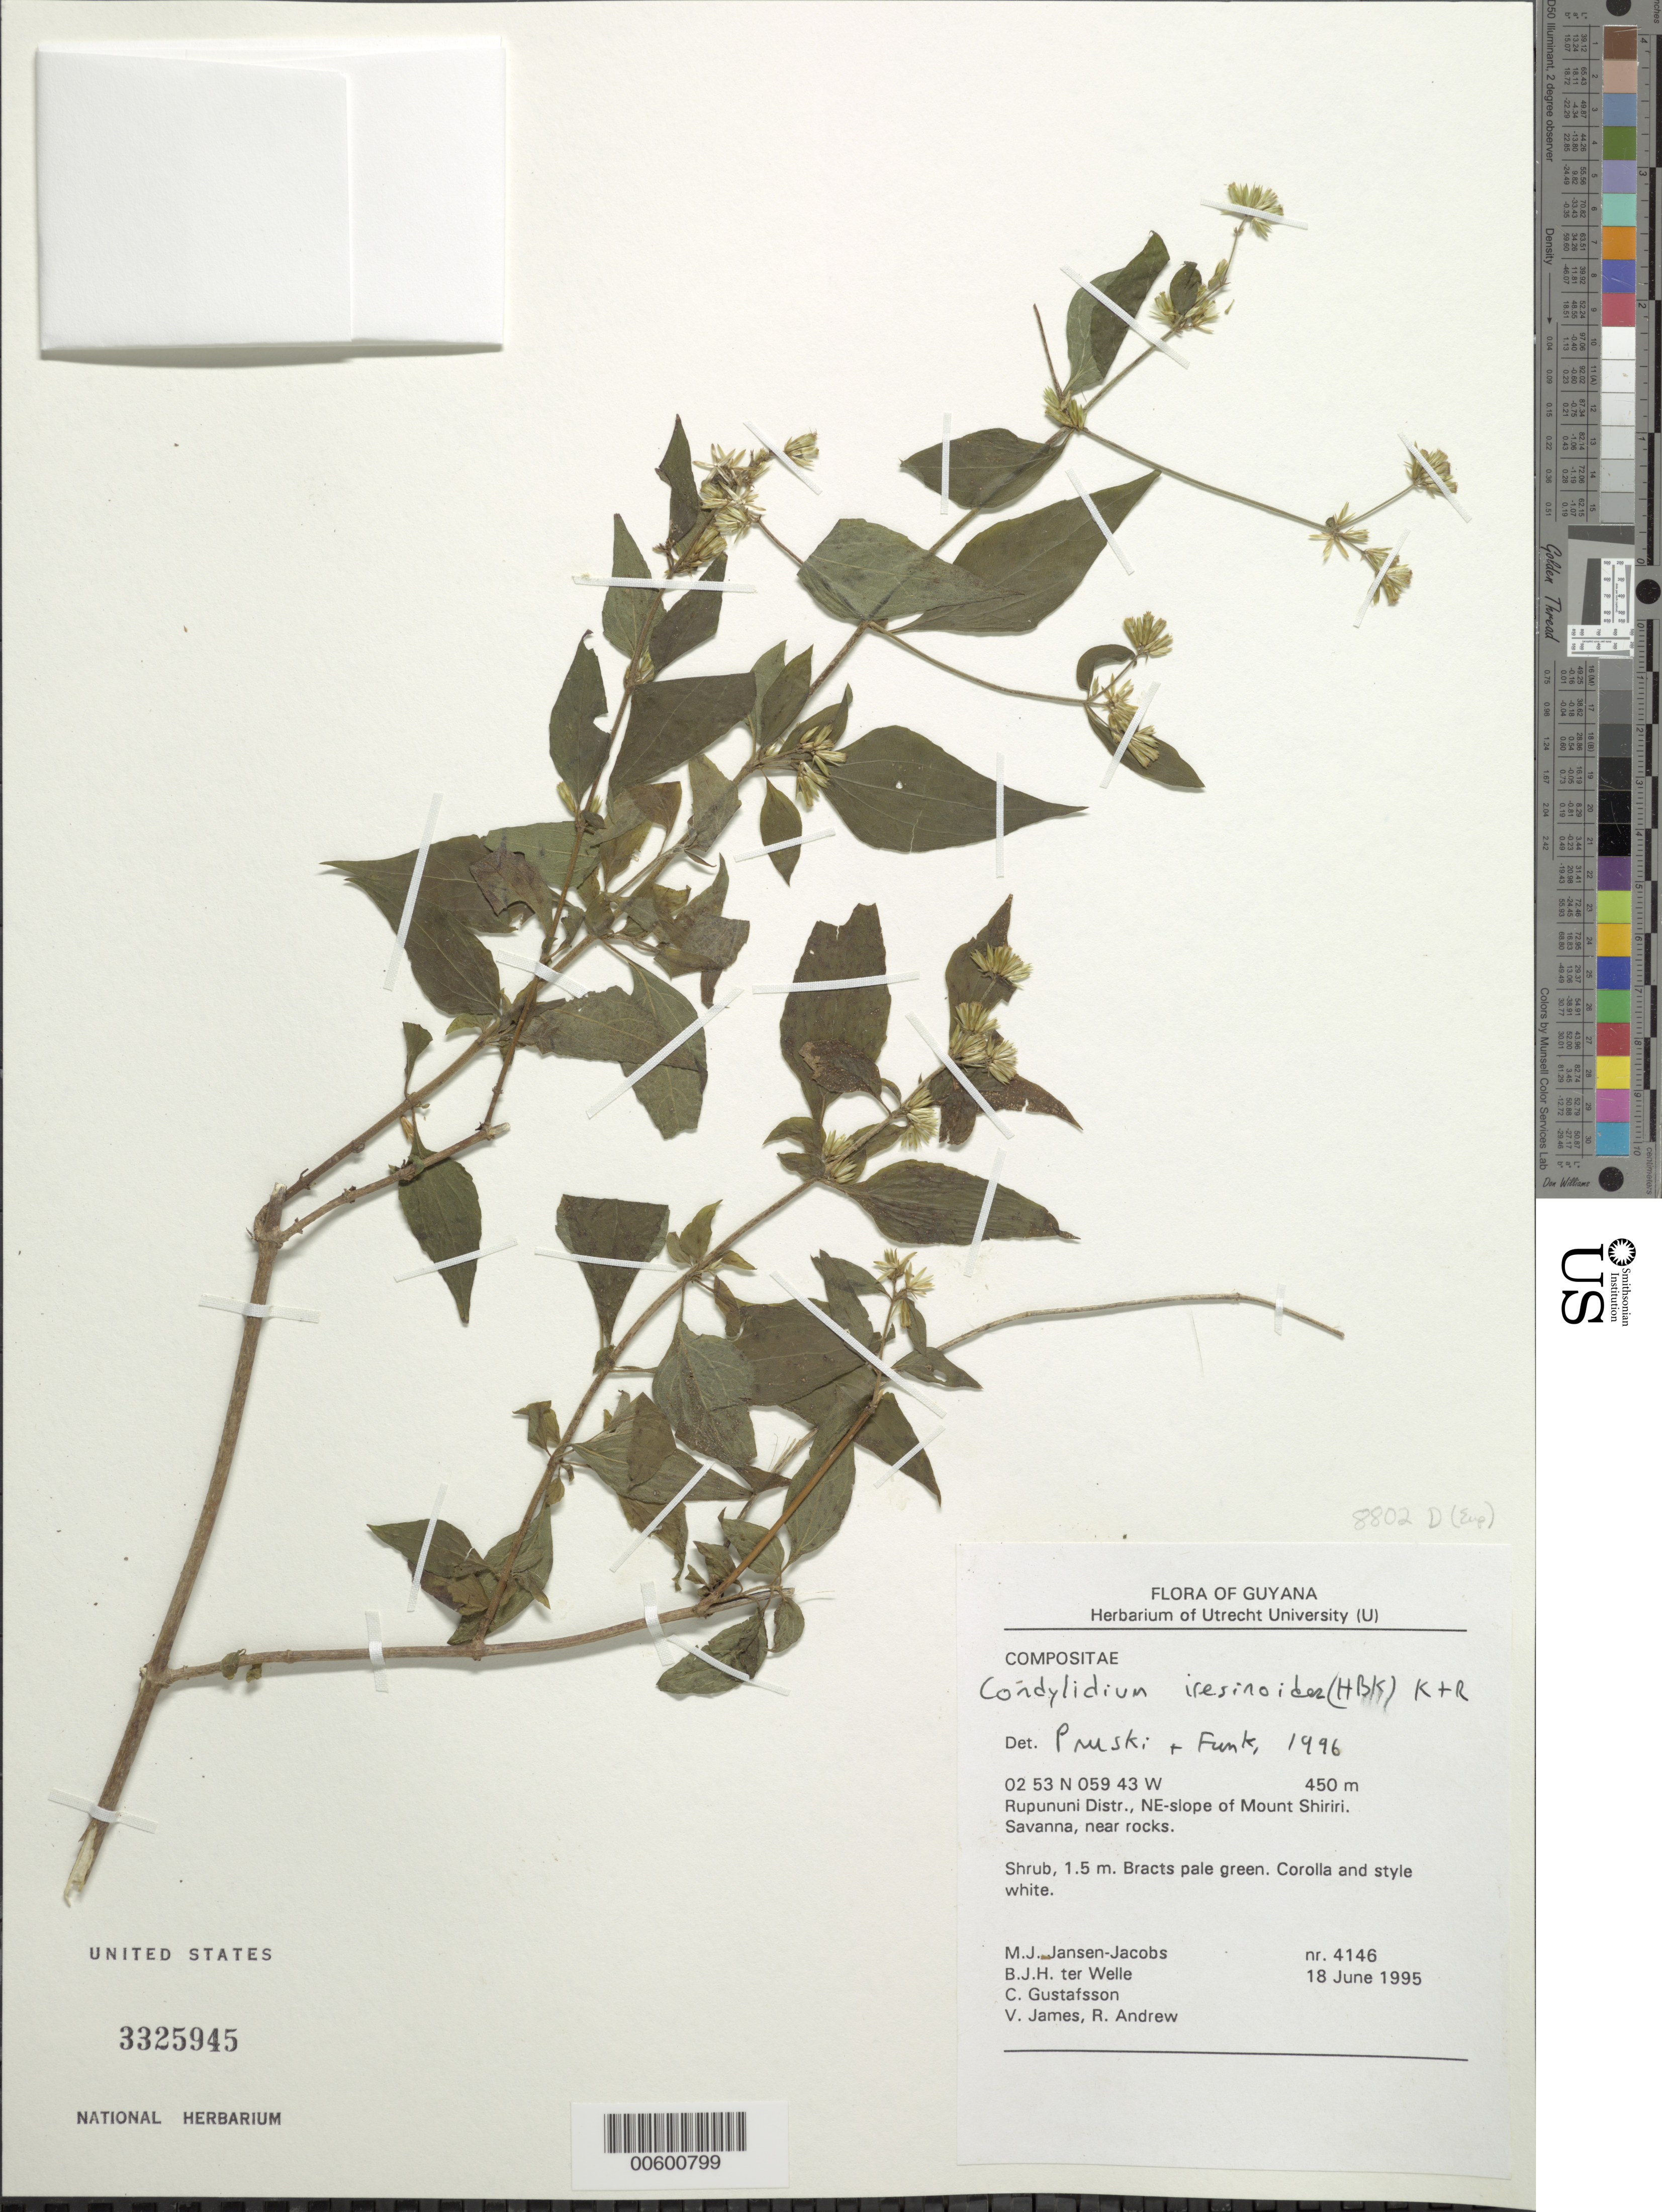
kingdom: Plantae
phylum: Tracheophyta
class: Magnoliopsida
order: Asterales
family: Asteraceae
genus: Condylidium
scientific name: Condylidium iresinoides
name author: (Kunth) R.M. King & H. Rob.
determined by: Pruski, J. F.; Funk, V. A.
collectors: M. J. Jansen-Jacobs, B. Welle, C. G. Gustafsson, V. James & R. Andrew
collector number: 4146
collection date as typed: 18-Jun-95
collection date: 1995-06-18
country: Guyana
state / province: U. Takutu-U. Essequibo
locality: Mount Shiriri, NE slope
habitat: Savanna, near rocks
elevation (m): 450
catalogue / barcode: US 3325945